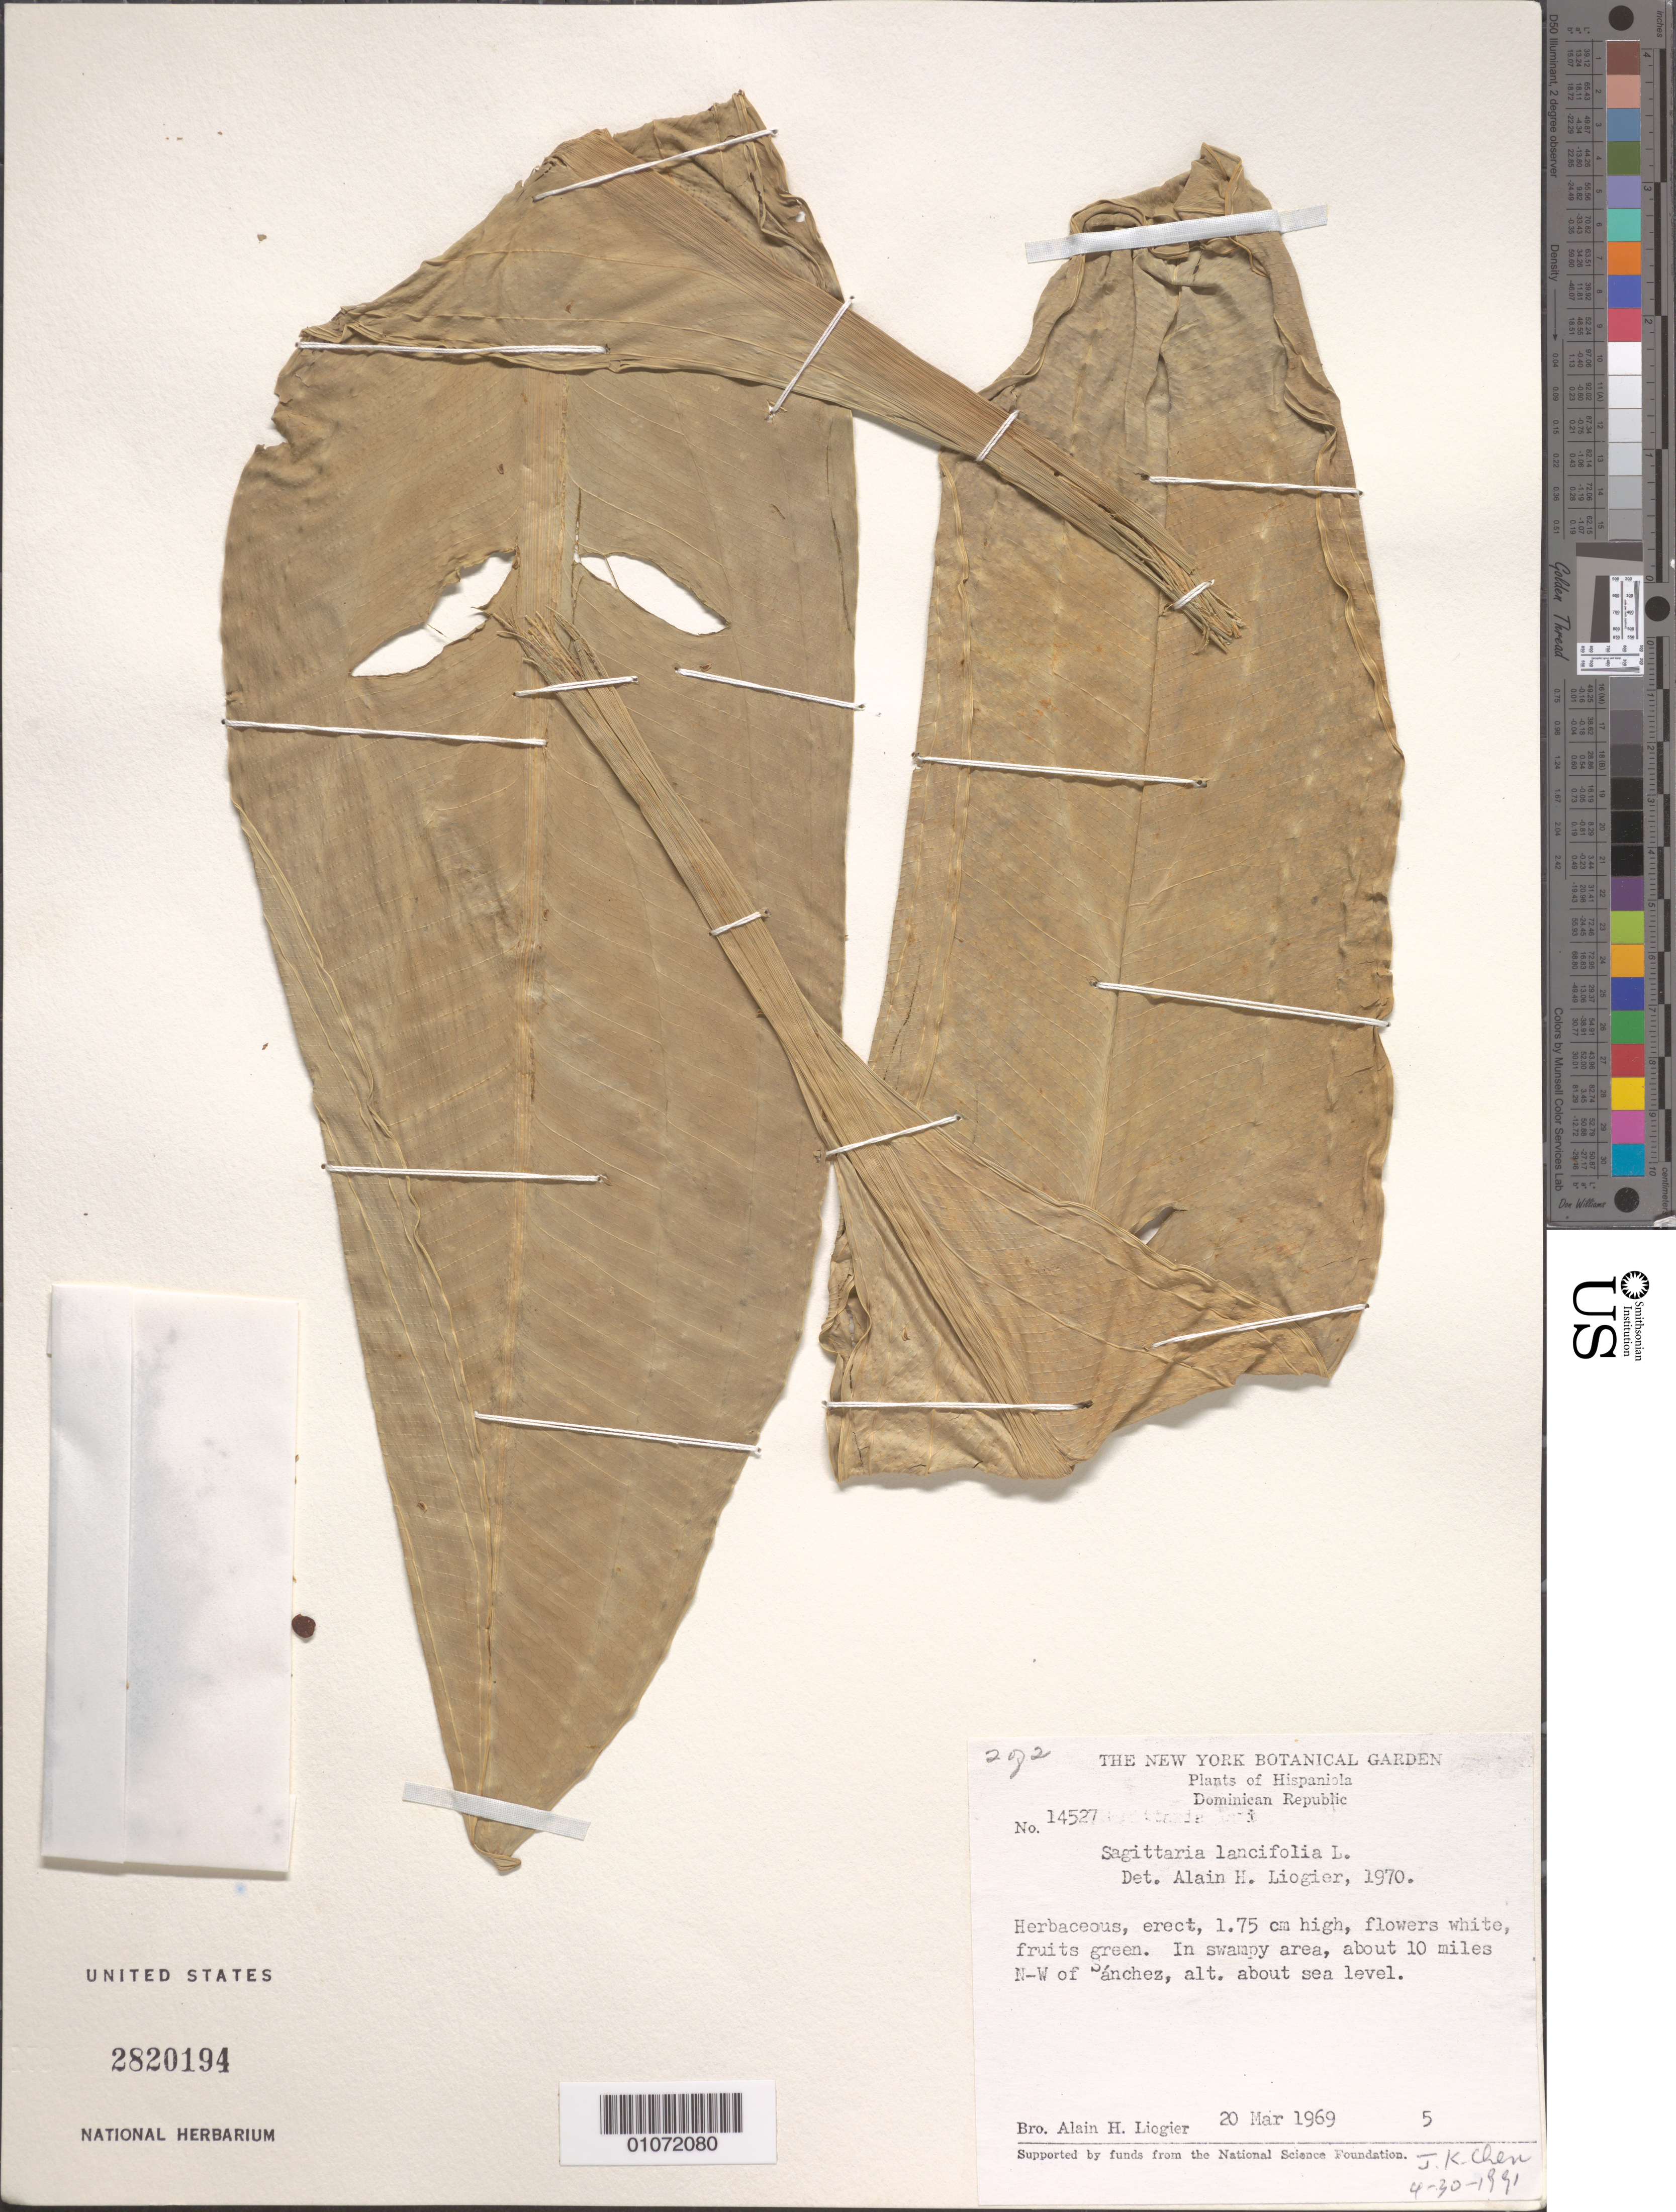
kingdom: Plantae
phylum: Tracheophyta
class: Liliopsida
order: Alismatales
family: Alismataceae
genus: Sagittaria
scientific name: Sagittaria lancifolia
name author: L.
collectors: A. H. Liogier & A. H. Liogier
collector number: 14527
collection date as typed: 20 Mar 1969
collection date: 1969-03-20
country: Dominican Republic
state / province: Sánchez Ramírez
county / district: Cotui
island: Hispaniola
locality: In swampy area, about 10 miles N-W of Sanches. Sea level.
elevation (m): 0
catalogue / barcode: US 2820194